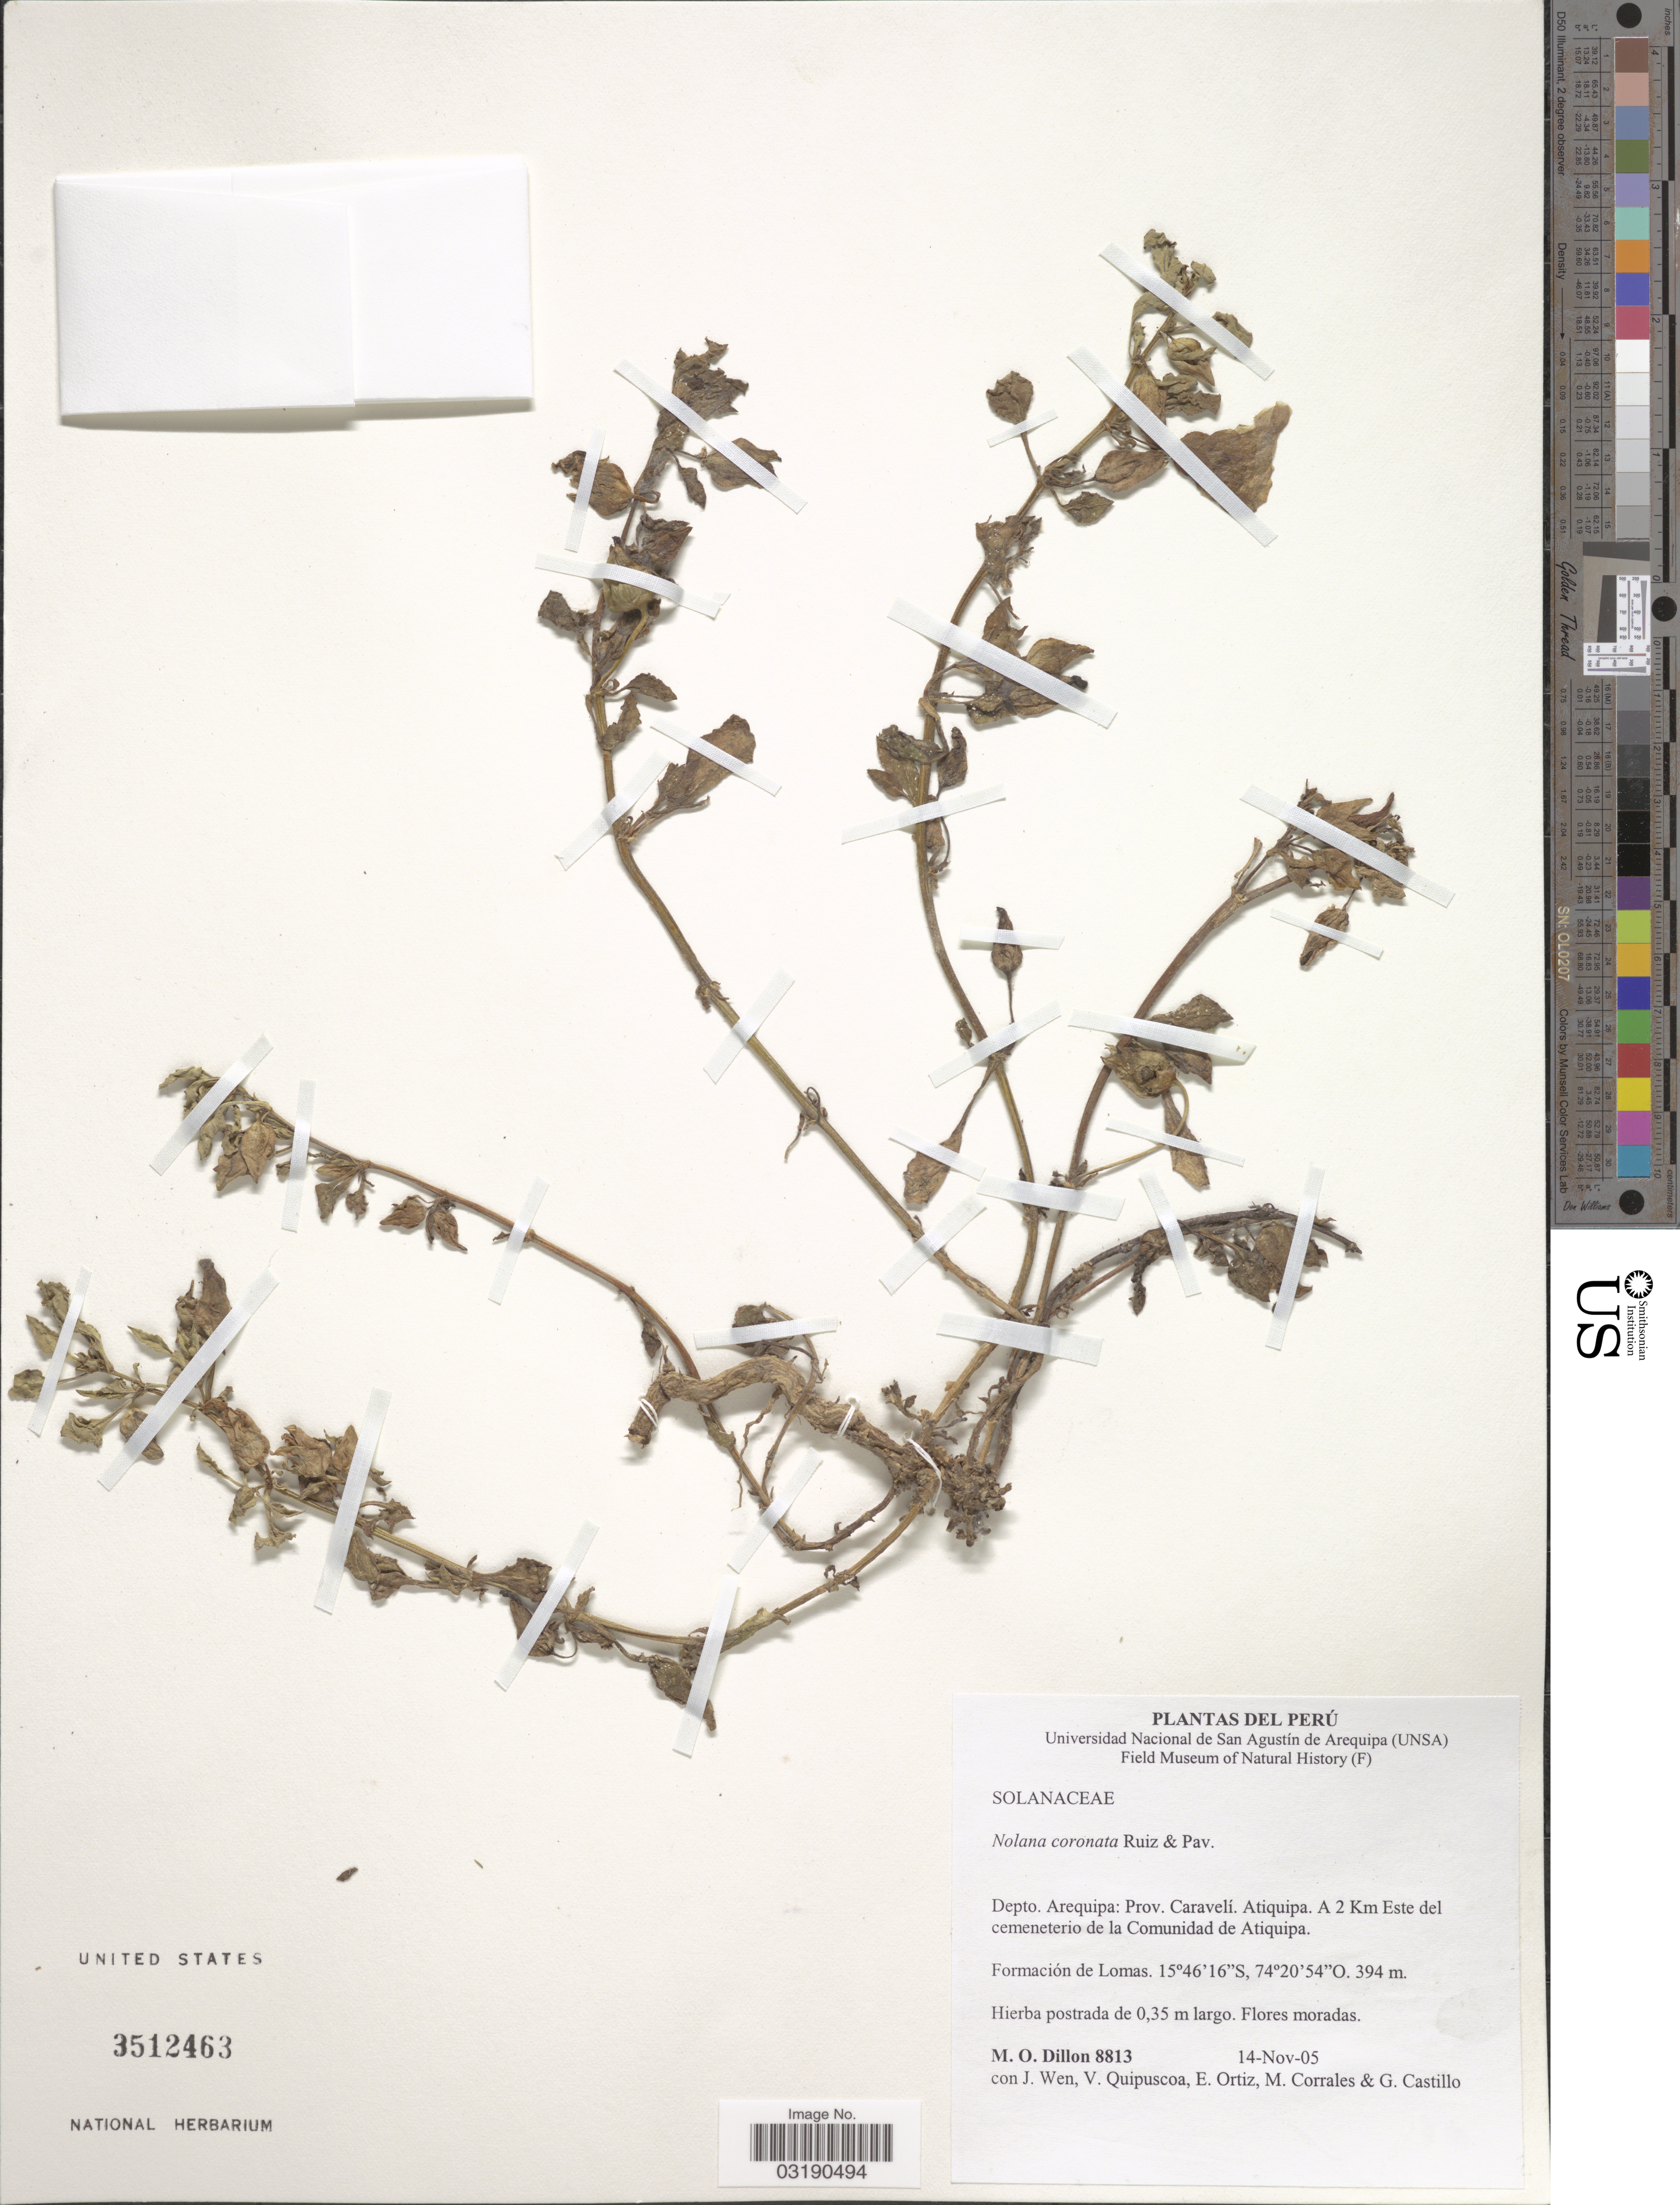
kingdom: Plantae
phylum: Tracheophyta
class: Magnoliopsida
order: Solanales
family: Solanaceae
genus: Nolana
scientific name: Nolana coronata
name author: Ruiz & Pav.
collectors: M. O. Dillon, J. Wen, V. Quipuscoa, E. Ortiz & et al.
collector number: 8813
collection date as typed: Transcribed d/m/y: 14/11/5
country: Peru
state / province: Arequipa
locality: Depto. Arequipa: Prov. Caravelí. Atiquipa. A 2 Km Este del cemeneterio de la Comunidad de Atiquipa.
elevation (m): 394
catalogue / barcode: US 3512463